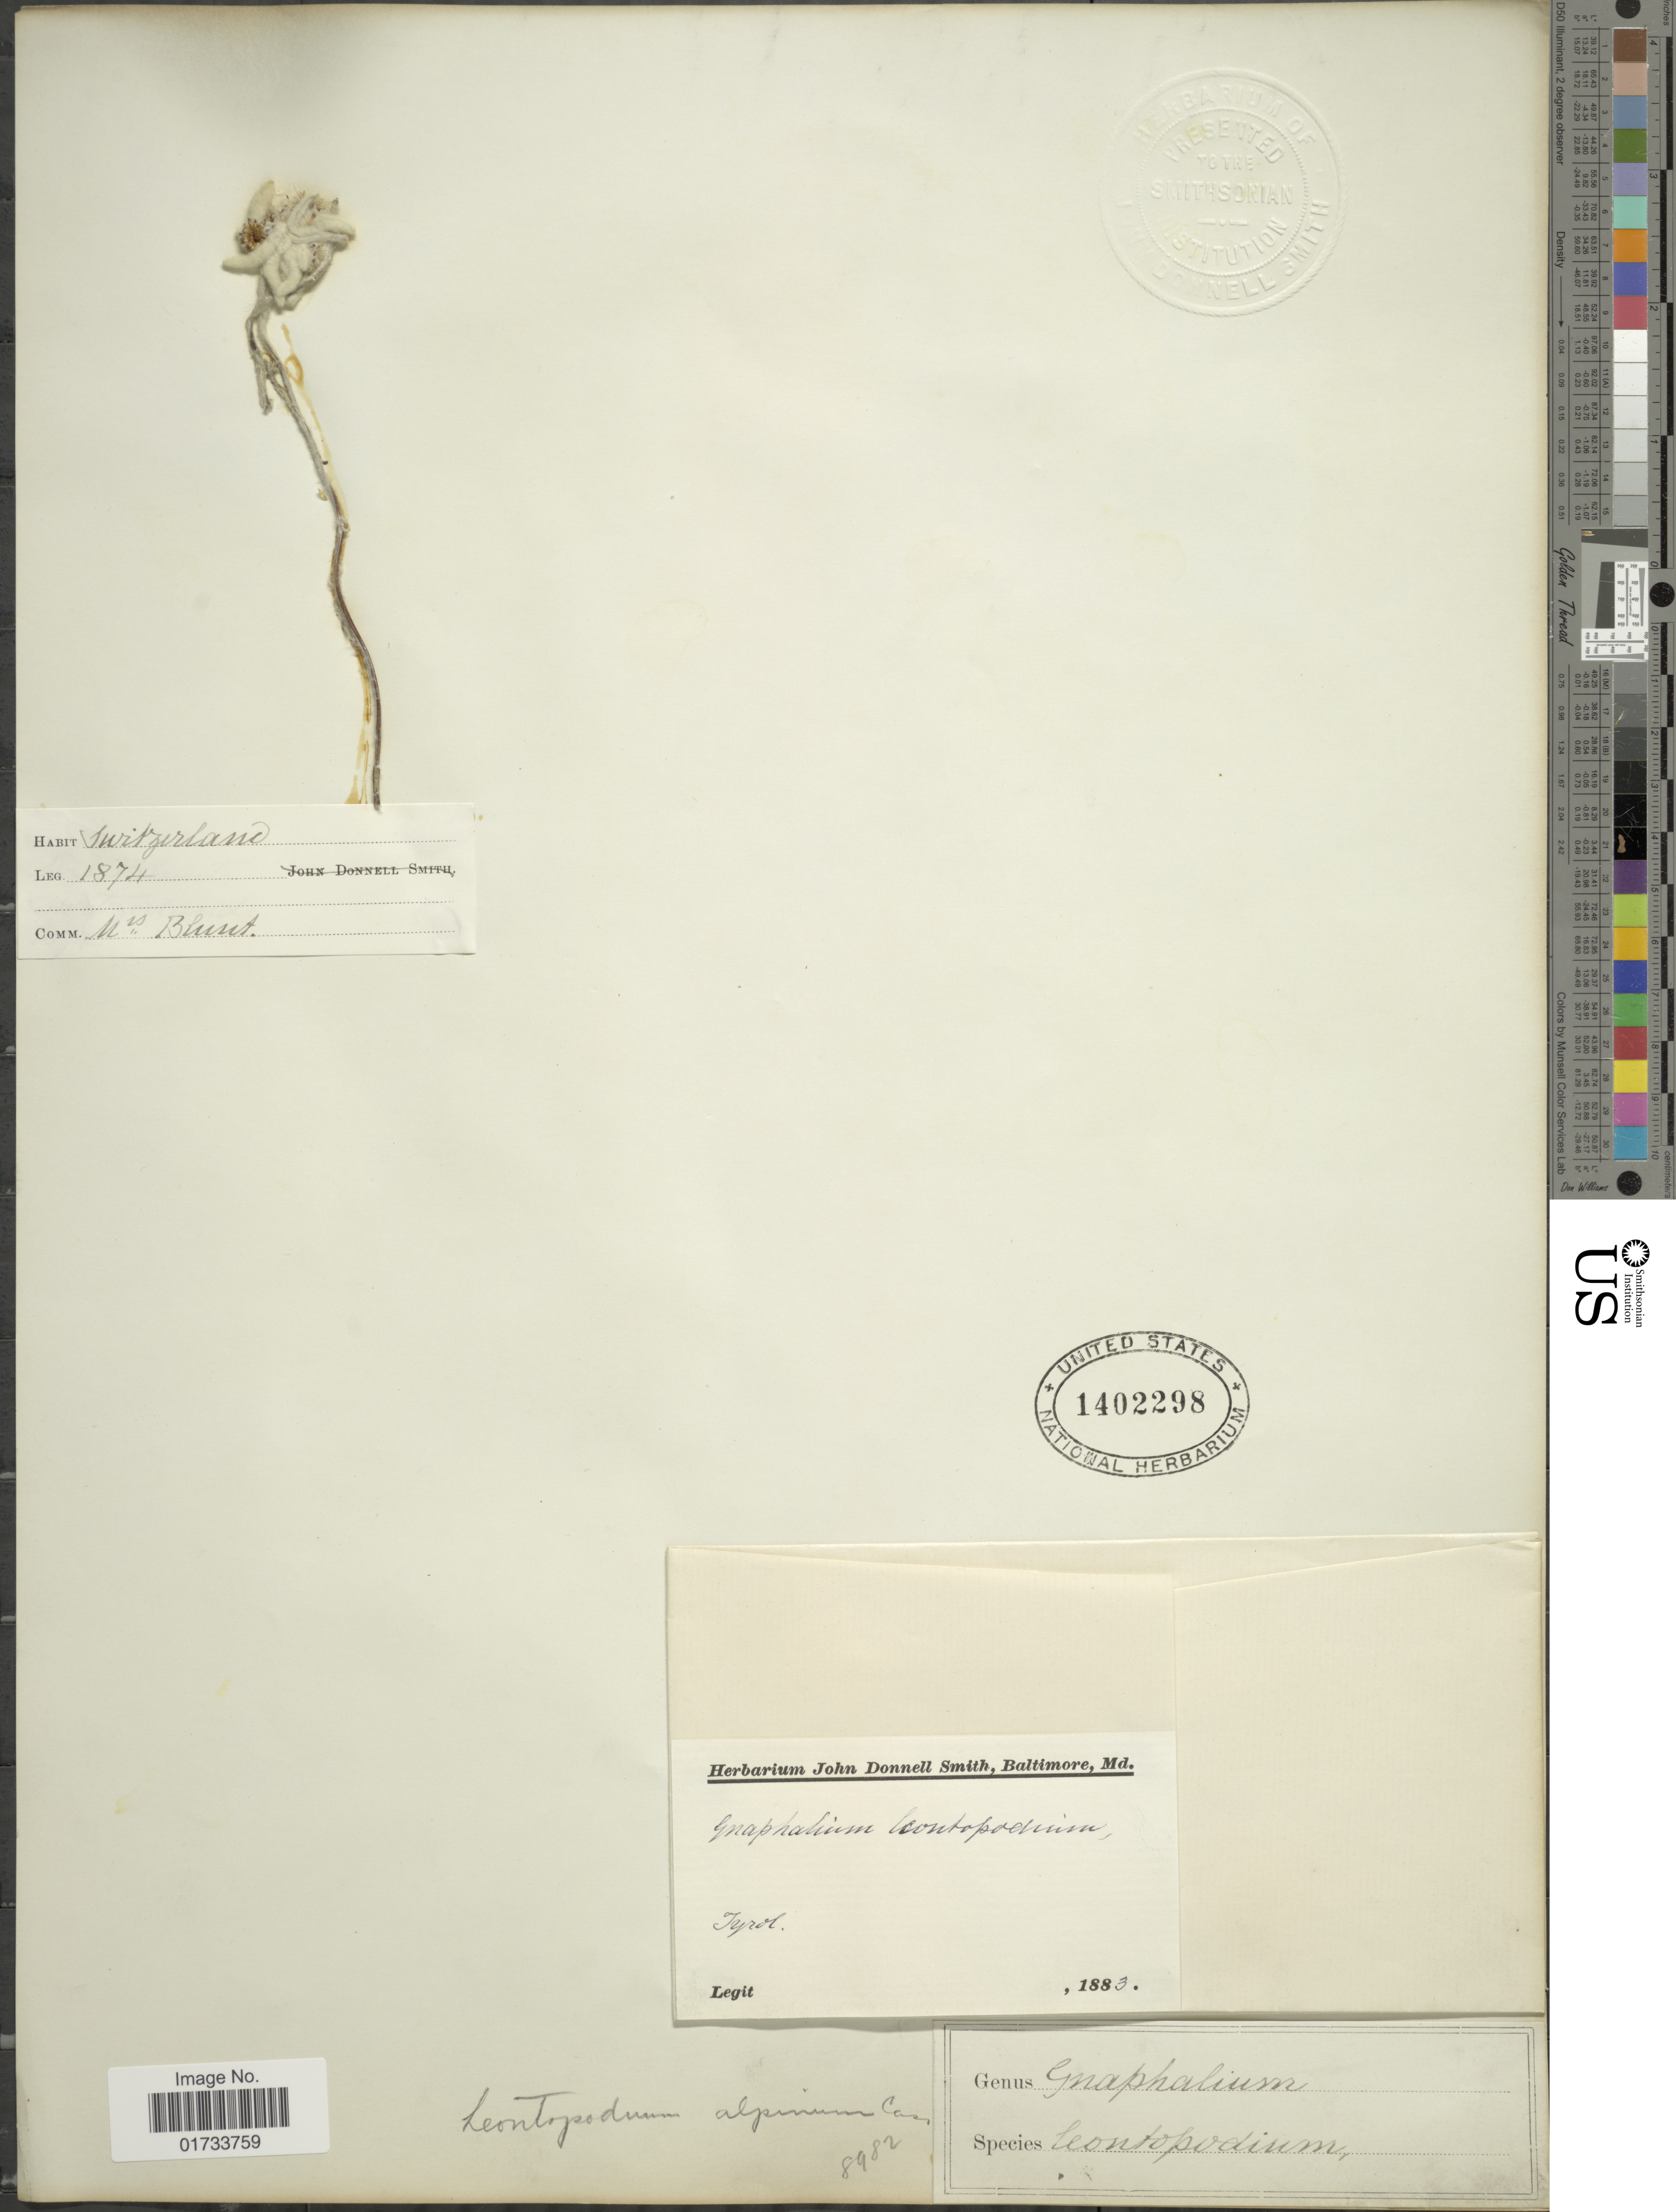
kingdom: Plantae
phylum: Tracheophyta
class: Magnoliopsida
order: Asterales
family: Asteraceae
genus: Leontopodium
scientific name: Leontopodium alpinum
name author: Cass.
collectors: ex Herb. John Donnell Smith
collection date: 1883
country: Switzerland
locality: Tyrol.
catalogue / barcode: US 1402298